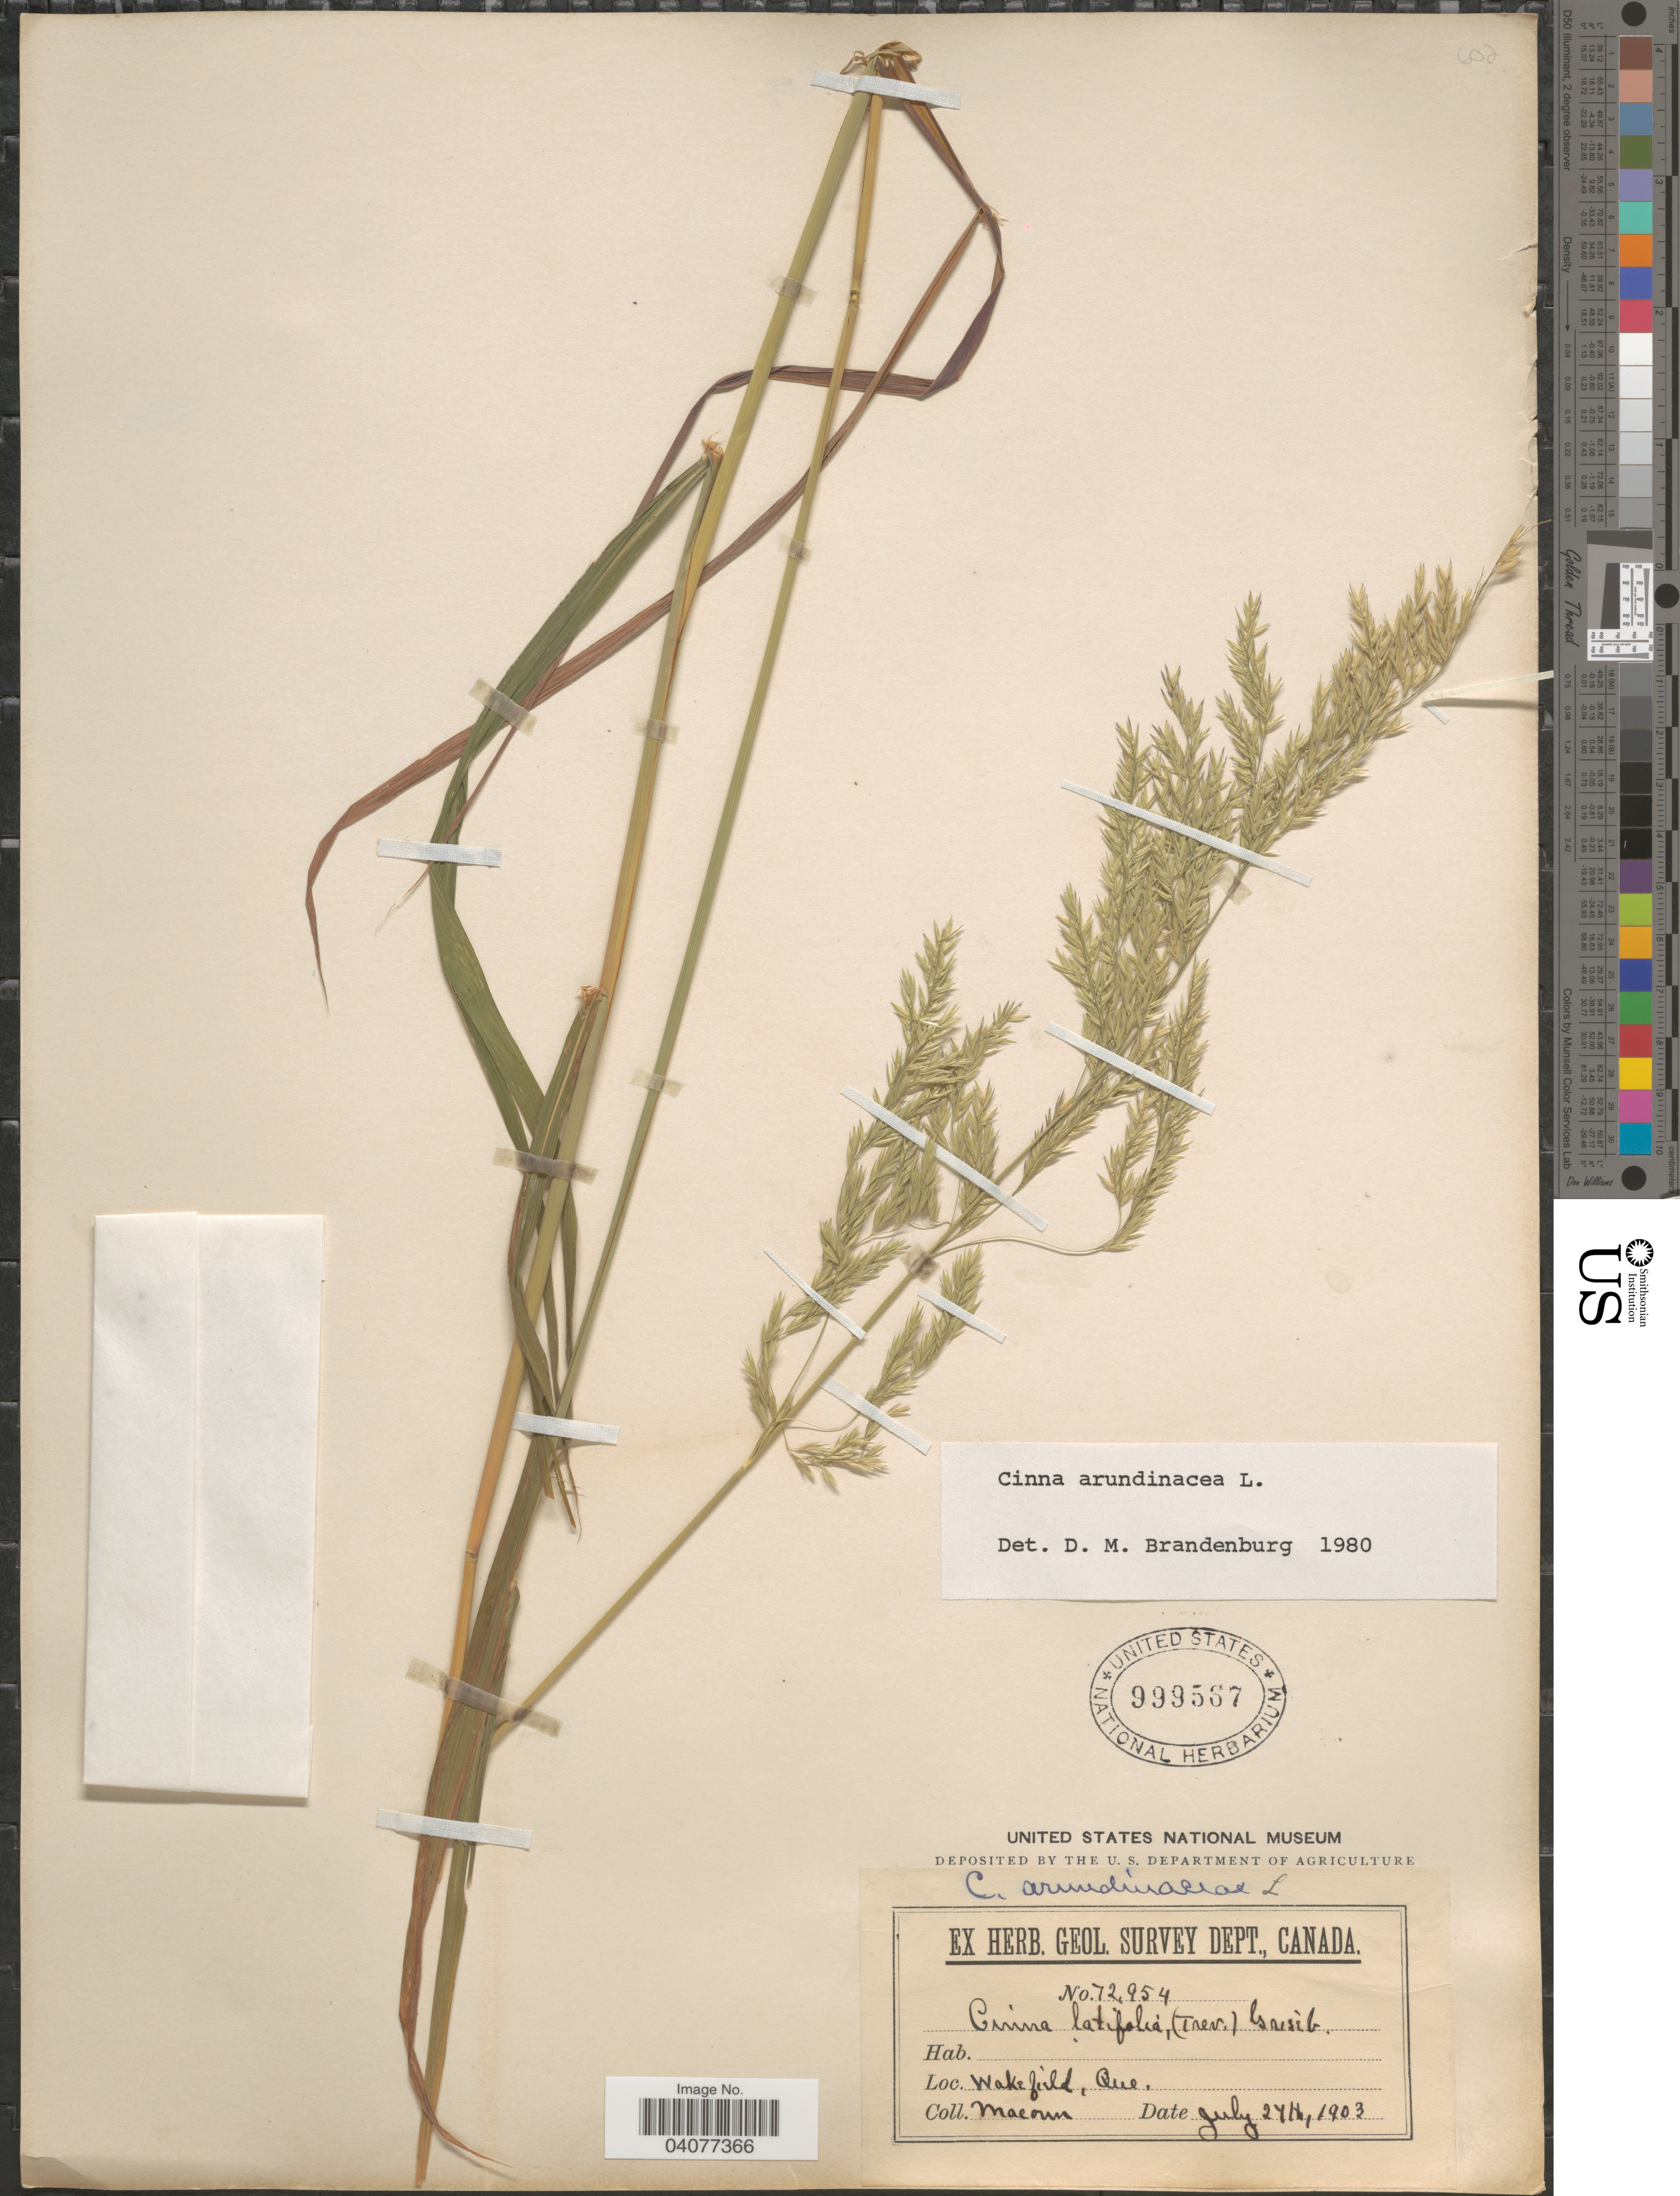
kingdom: Plantae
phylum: Tracheophyta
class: Liliopsida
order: Poales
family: Poaceae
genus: Cinna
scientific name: Cinna arundinacea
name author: L.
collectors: -- Macoun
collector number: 72954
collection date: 1903-07-27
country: Canada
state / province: Quebec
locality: Herb. Geol. Survey Dept., Canada. Wakefield.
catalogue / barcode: US 999567